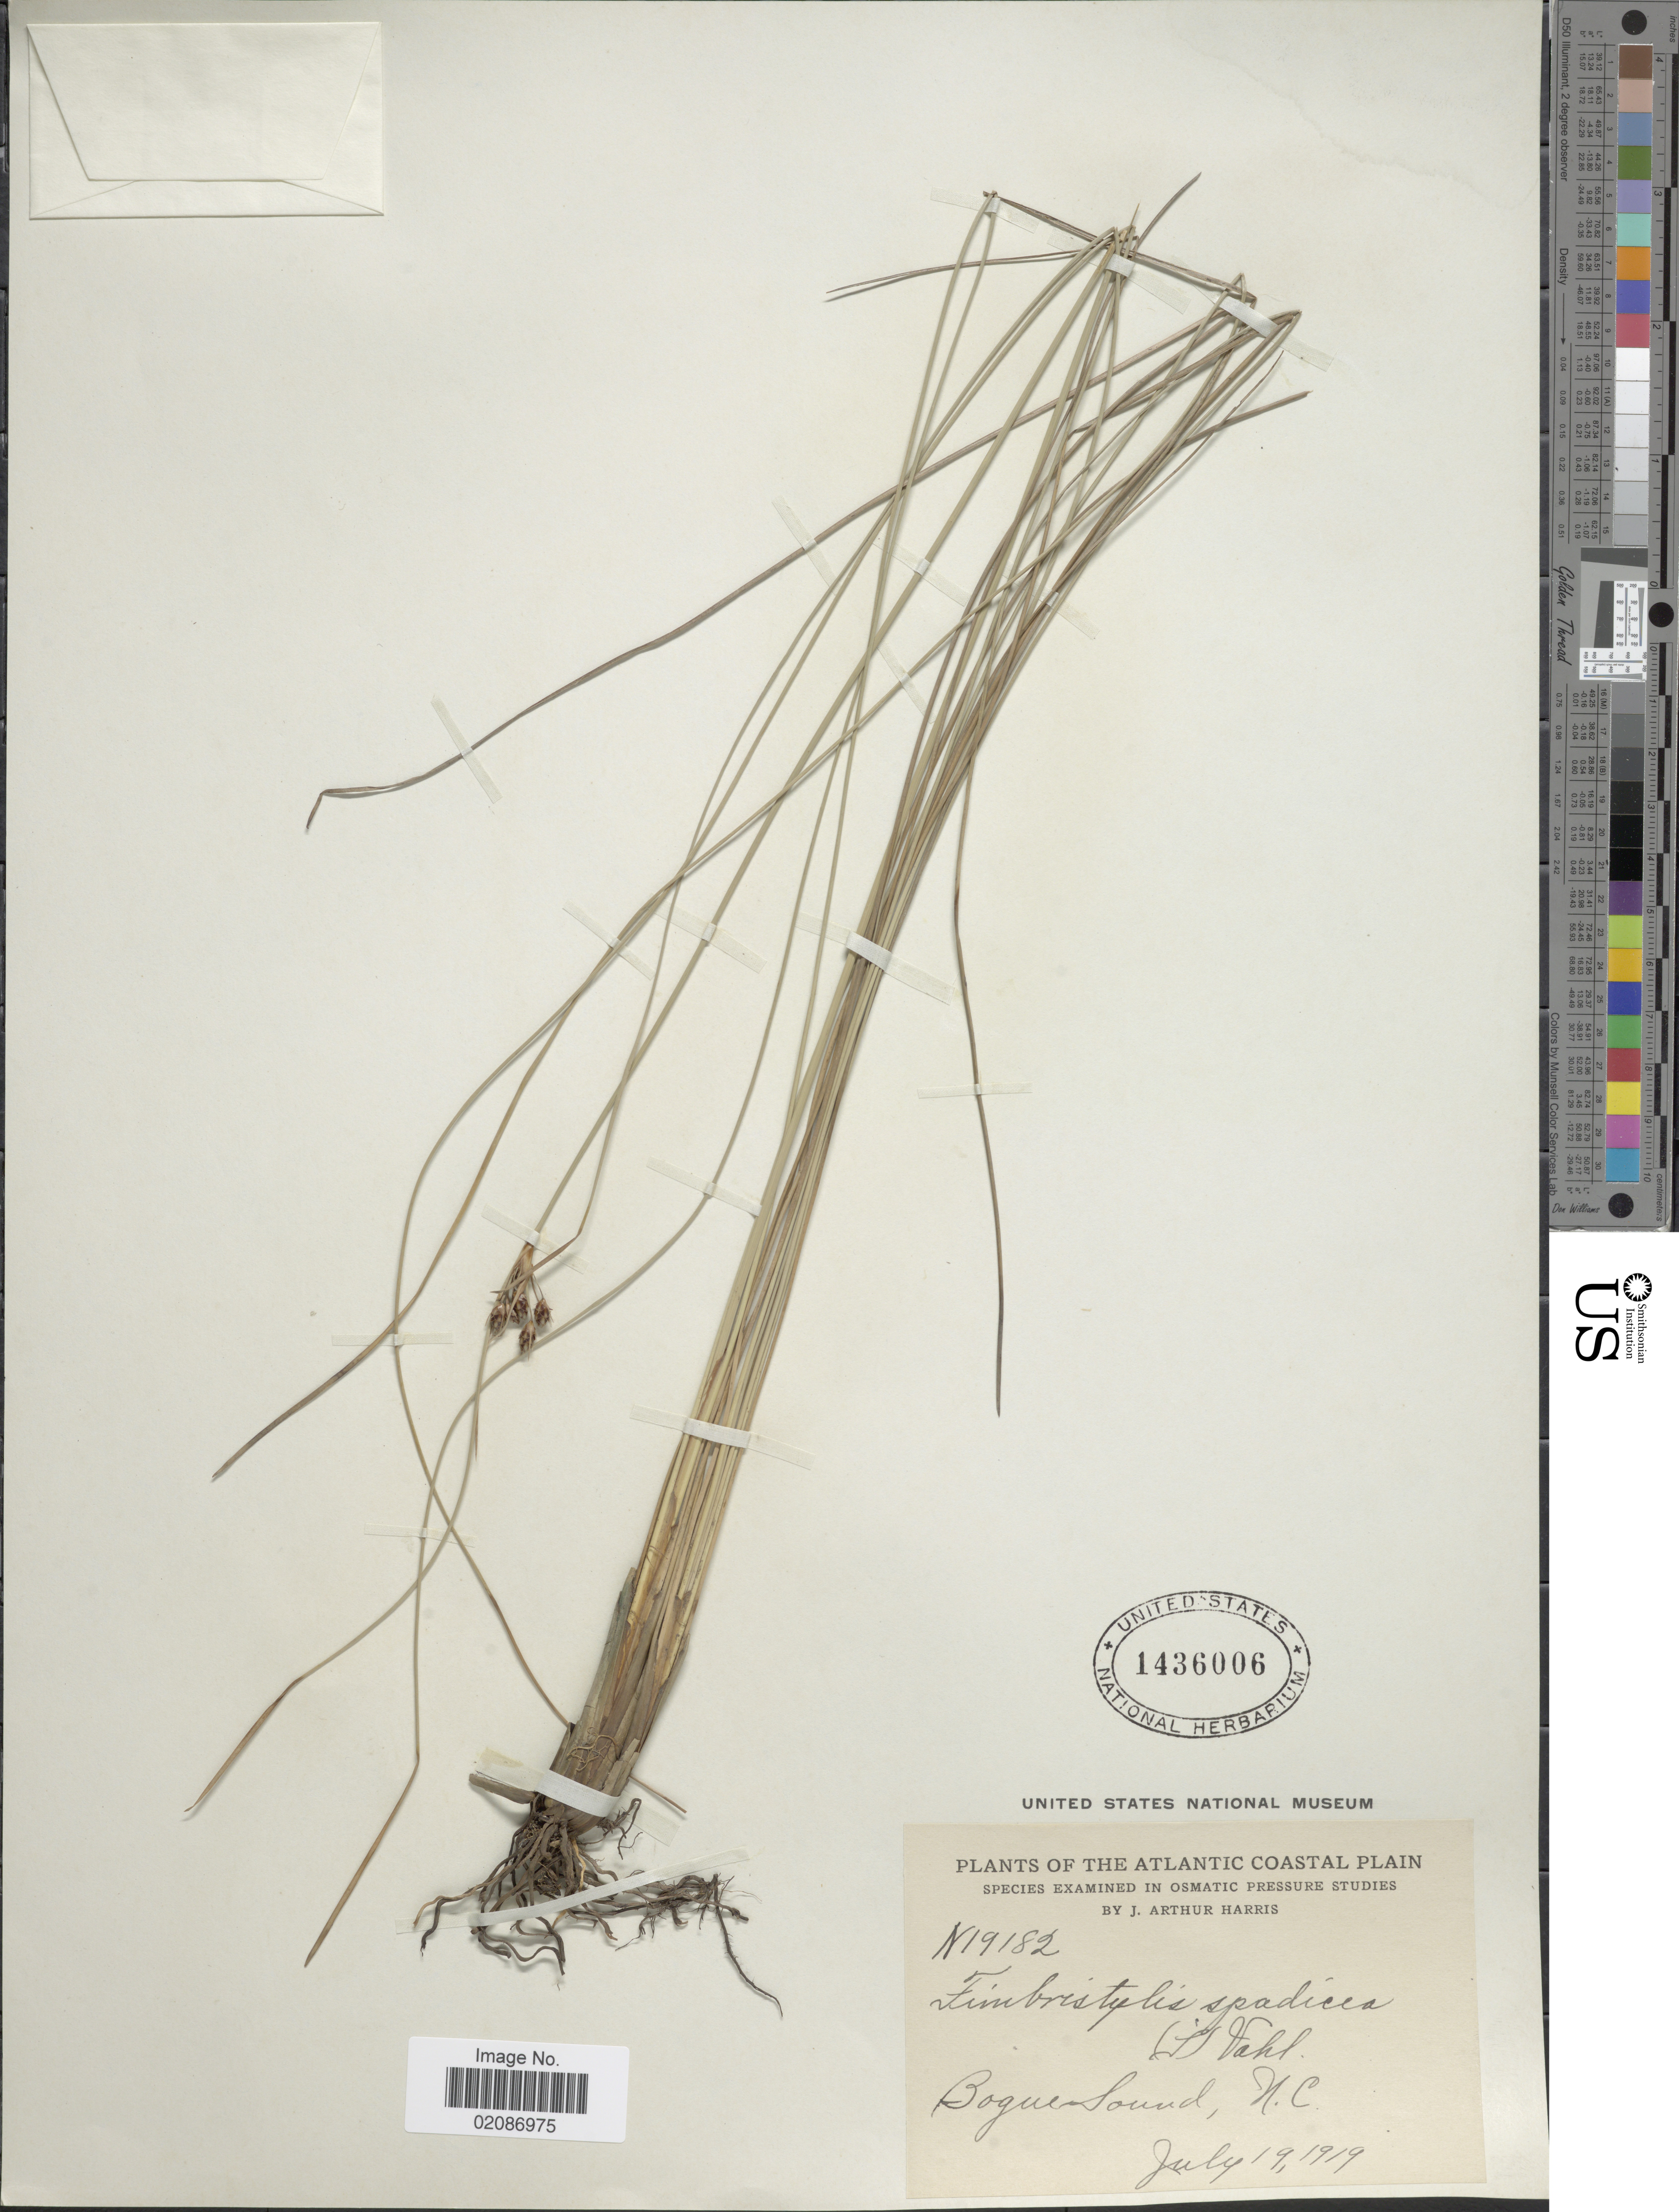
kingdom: Plantae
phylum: Tracheophyta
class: Liliopsida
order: Poales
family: Cyperaceae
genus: Fimbristylis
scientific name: Fimbristylis castanea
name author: (Michx.) Vahl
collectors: J. A. Harris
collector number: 19182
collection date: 1919-07-19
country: United States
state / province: North Carolina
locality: Atlantic Coastal Plain, Bogue Sound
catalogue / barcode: US 1436006